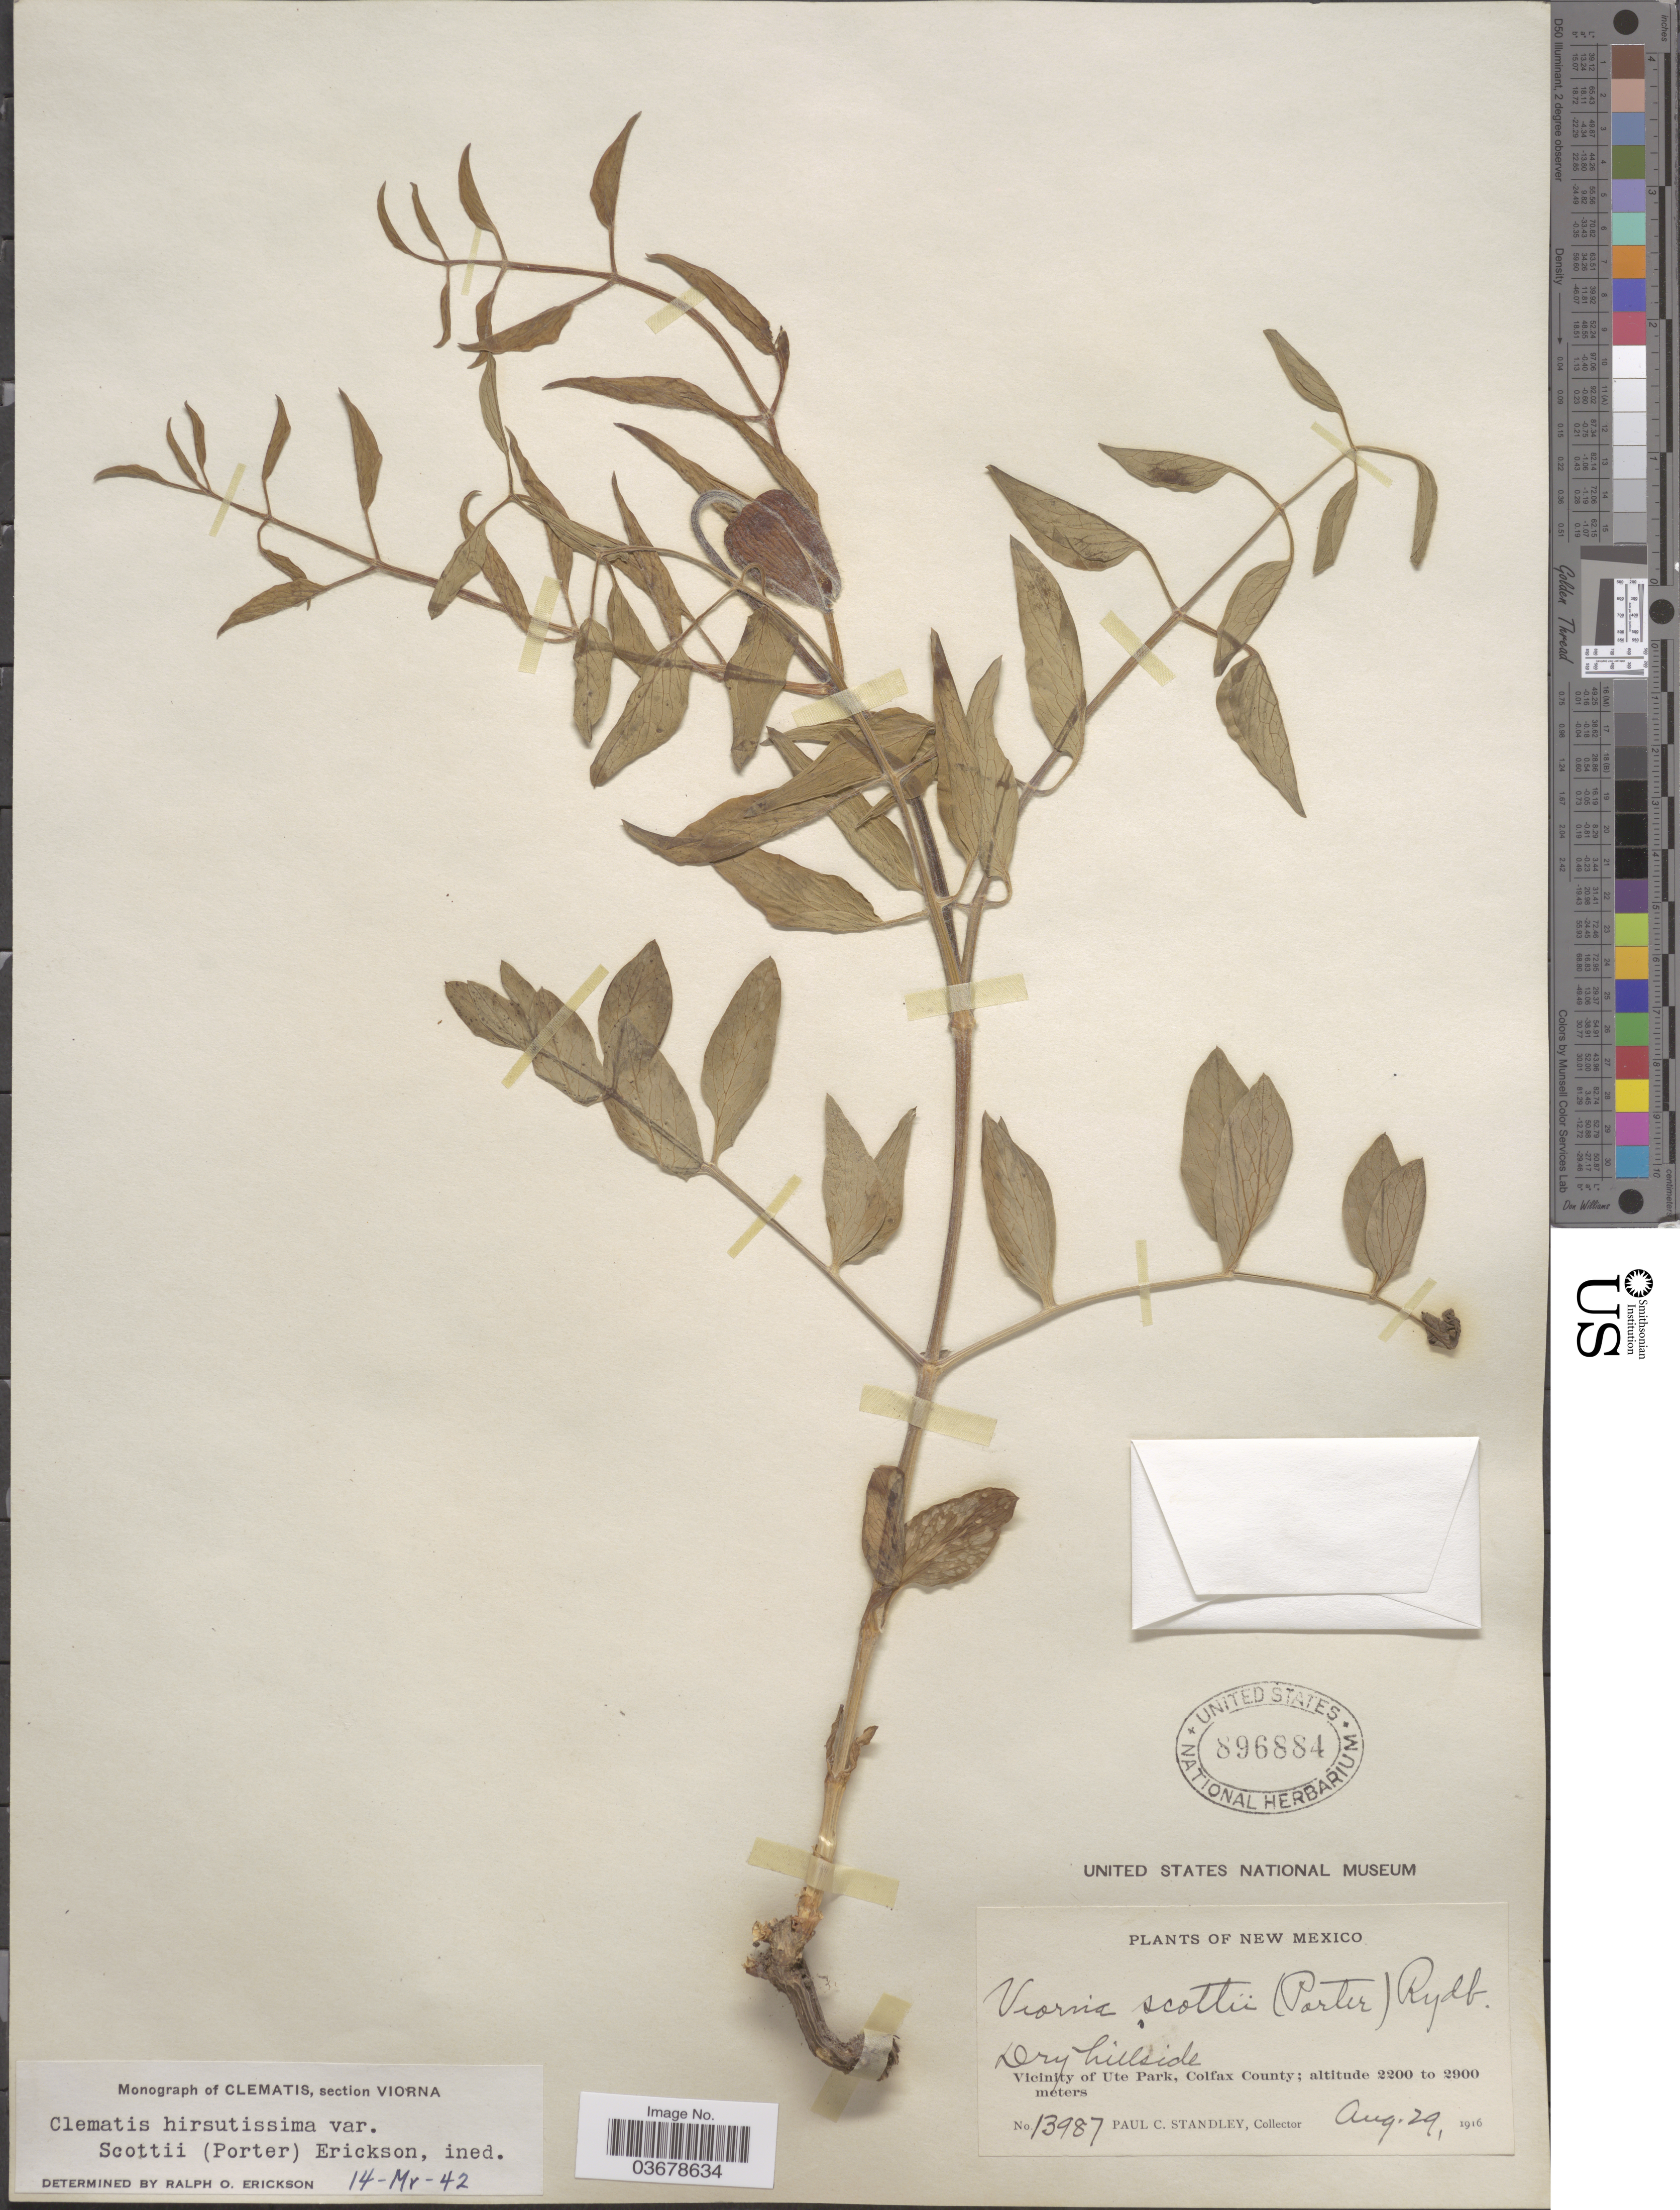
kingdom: Plantae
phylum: Tracheophyta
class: Magnoliopsida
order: Ranunculales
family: Ranunculaceae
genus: Clematis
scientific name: Clematis viorna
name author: L.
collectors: P. C. Standley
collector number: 13987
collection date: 1916-08-29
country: United States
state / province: New Mexico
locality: Vicinity of Ute Park, Colfax County.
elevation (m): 2200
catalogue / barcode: US 896884